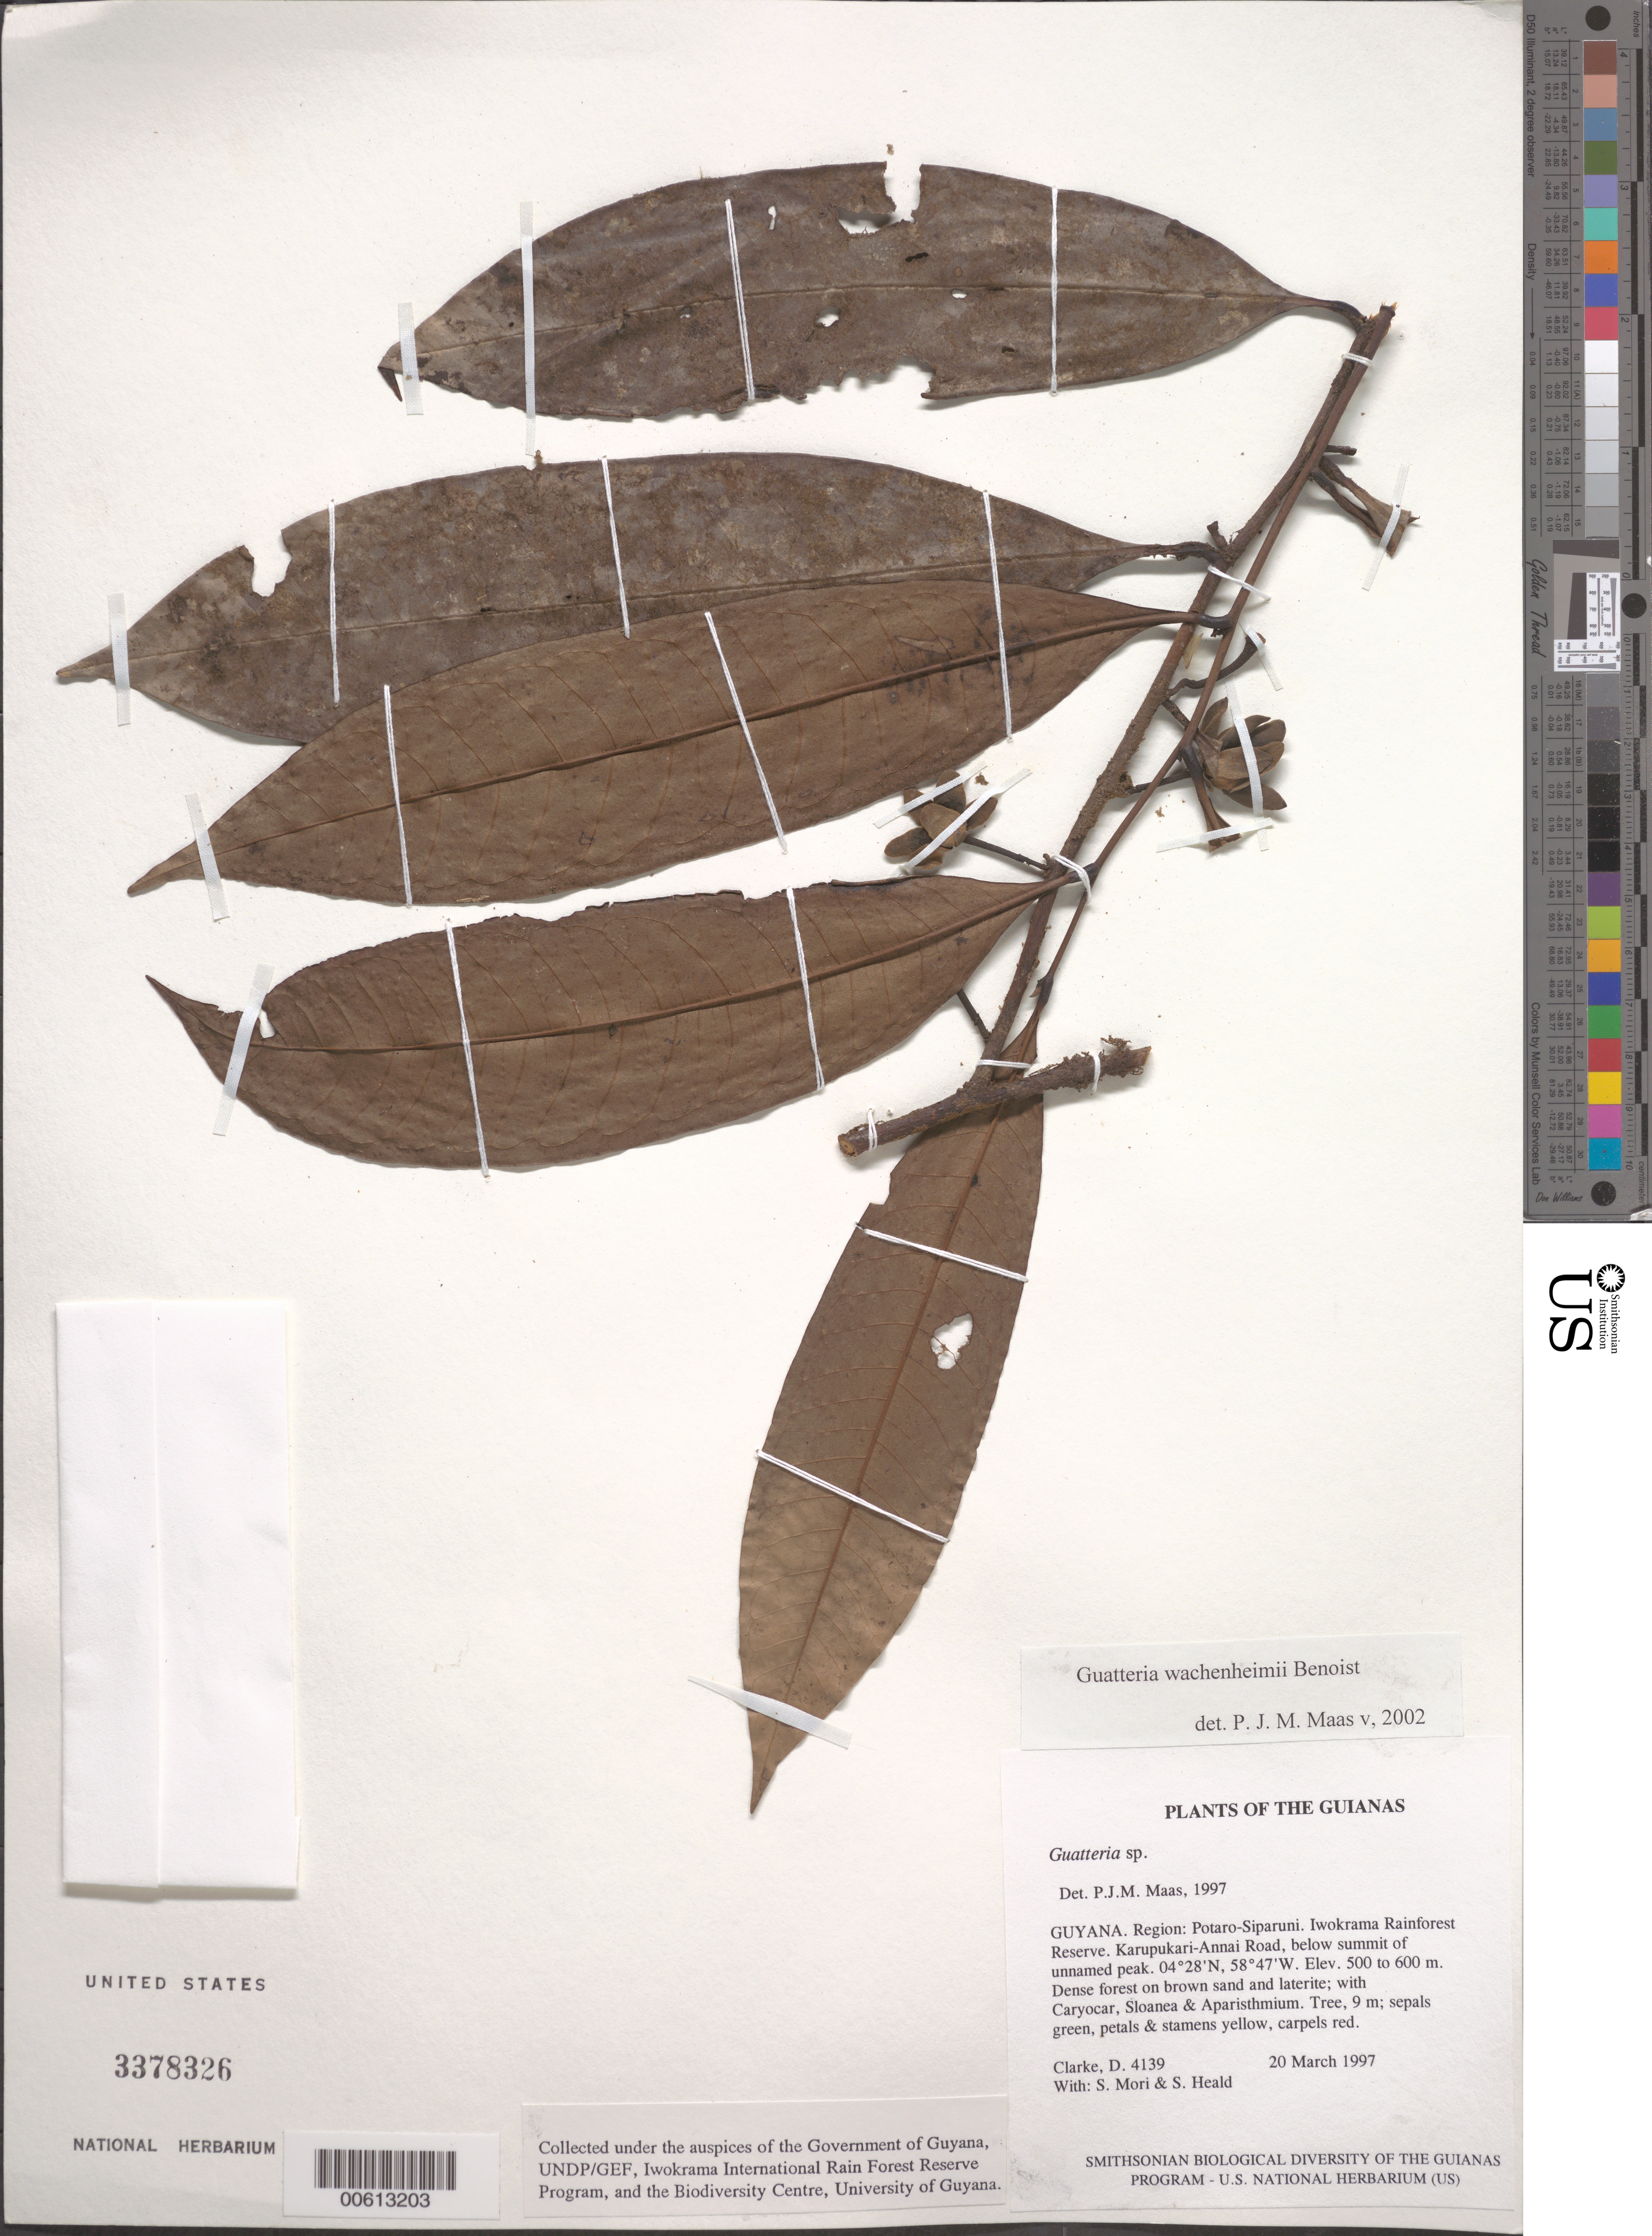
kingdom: Plantae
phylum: Tracheophyta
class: Magnoliopsida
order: Magnoliales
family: Annonaceae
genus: Guatteria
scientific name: Guatteria wachenheimii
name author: Benoist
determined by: Maas, Paul J. M.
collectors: H. D. Clarke, S. Mori & S. Heald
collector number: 4139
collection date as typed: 20 March 1997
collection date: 1997-03-20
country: Guyana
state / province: Potaro-Siparuni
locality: Iwokrama Rainforest Reserve. Karupukari-Annai Road, below summit of unnamed peak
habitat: Dense forest on brown sand and laterite; with Caryocar, Sloanea & Aparisthmium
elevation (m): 500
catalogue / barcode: US 3378326